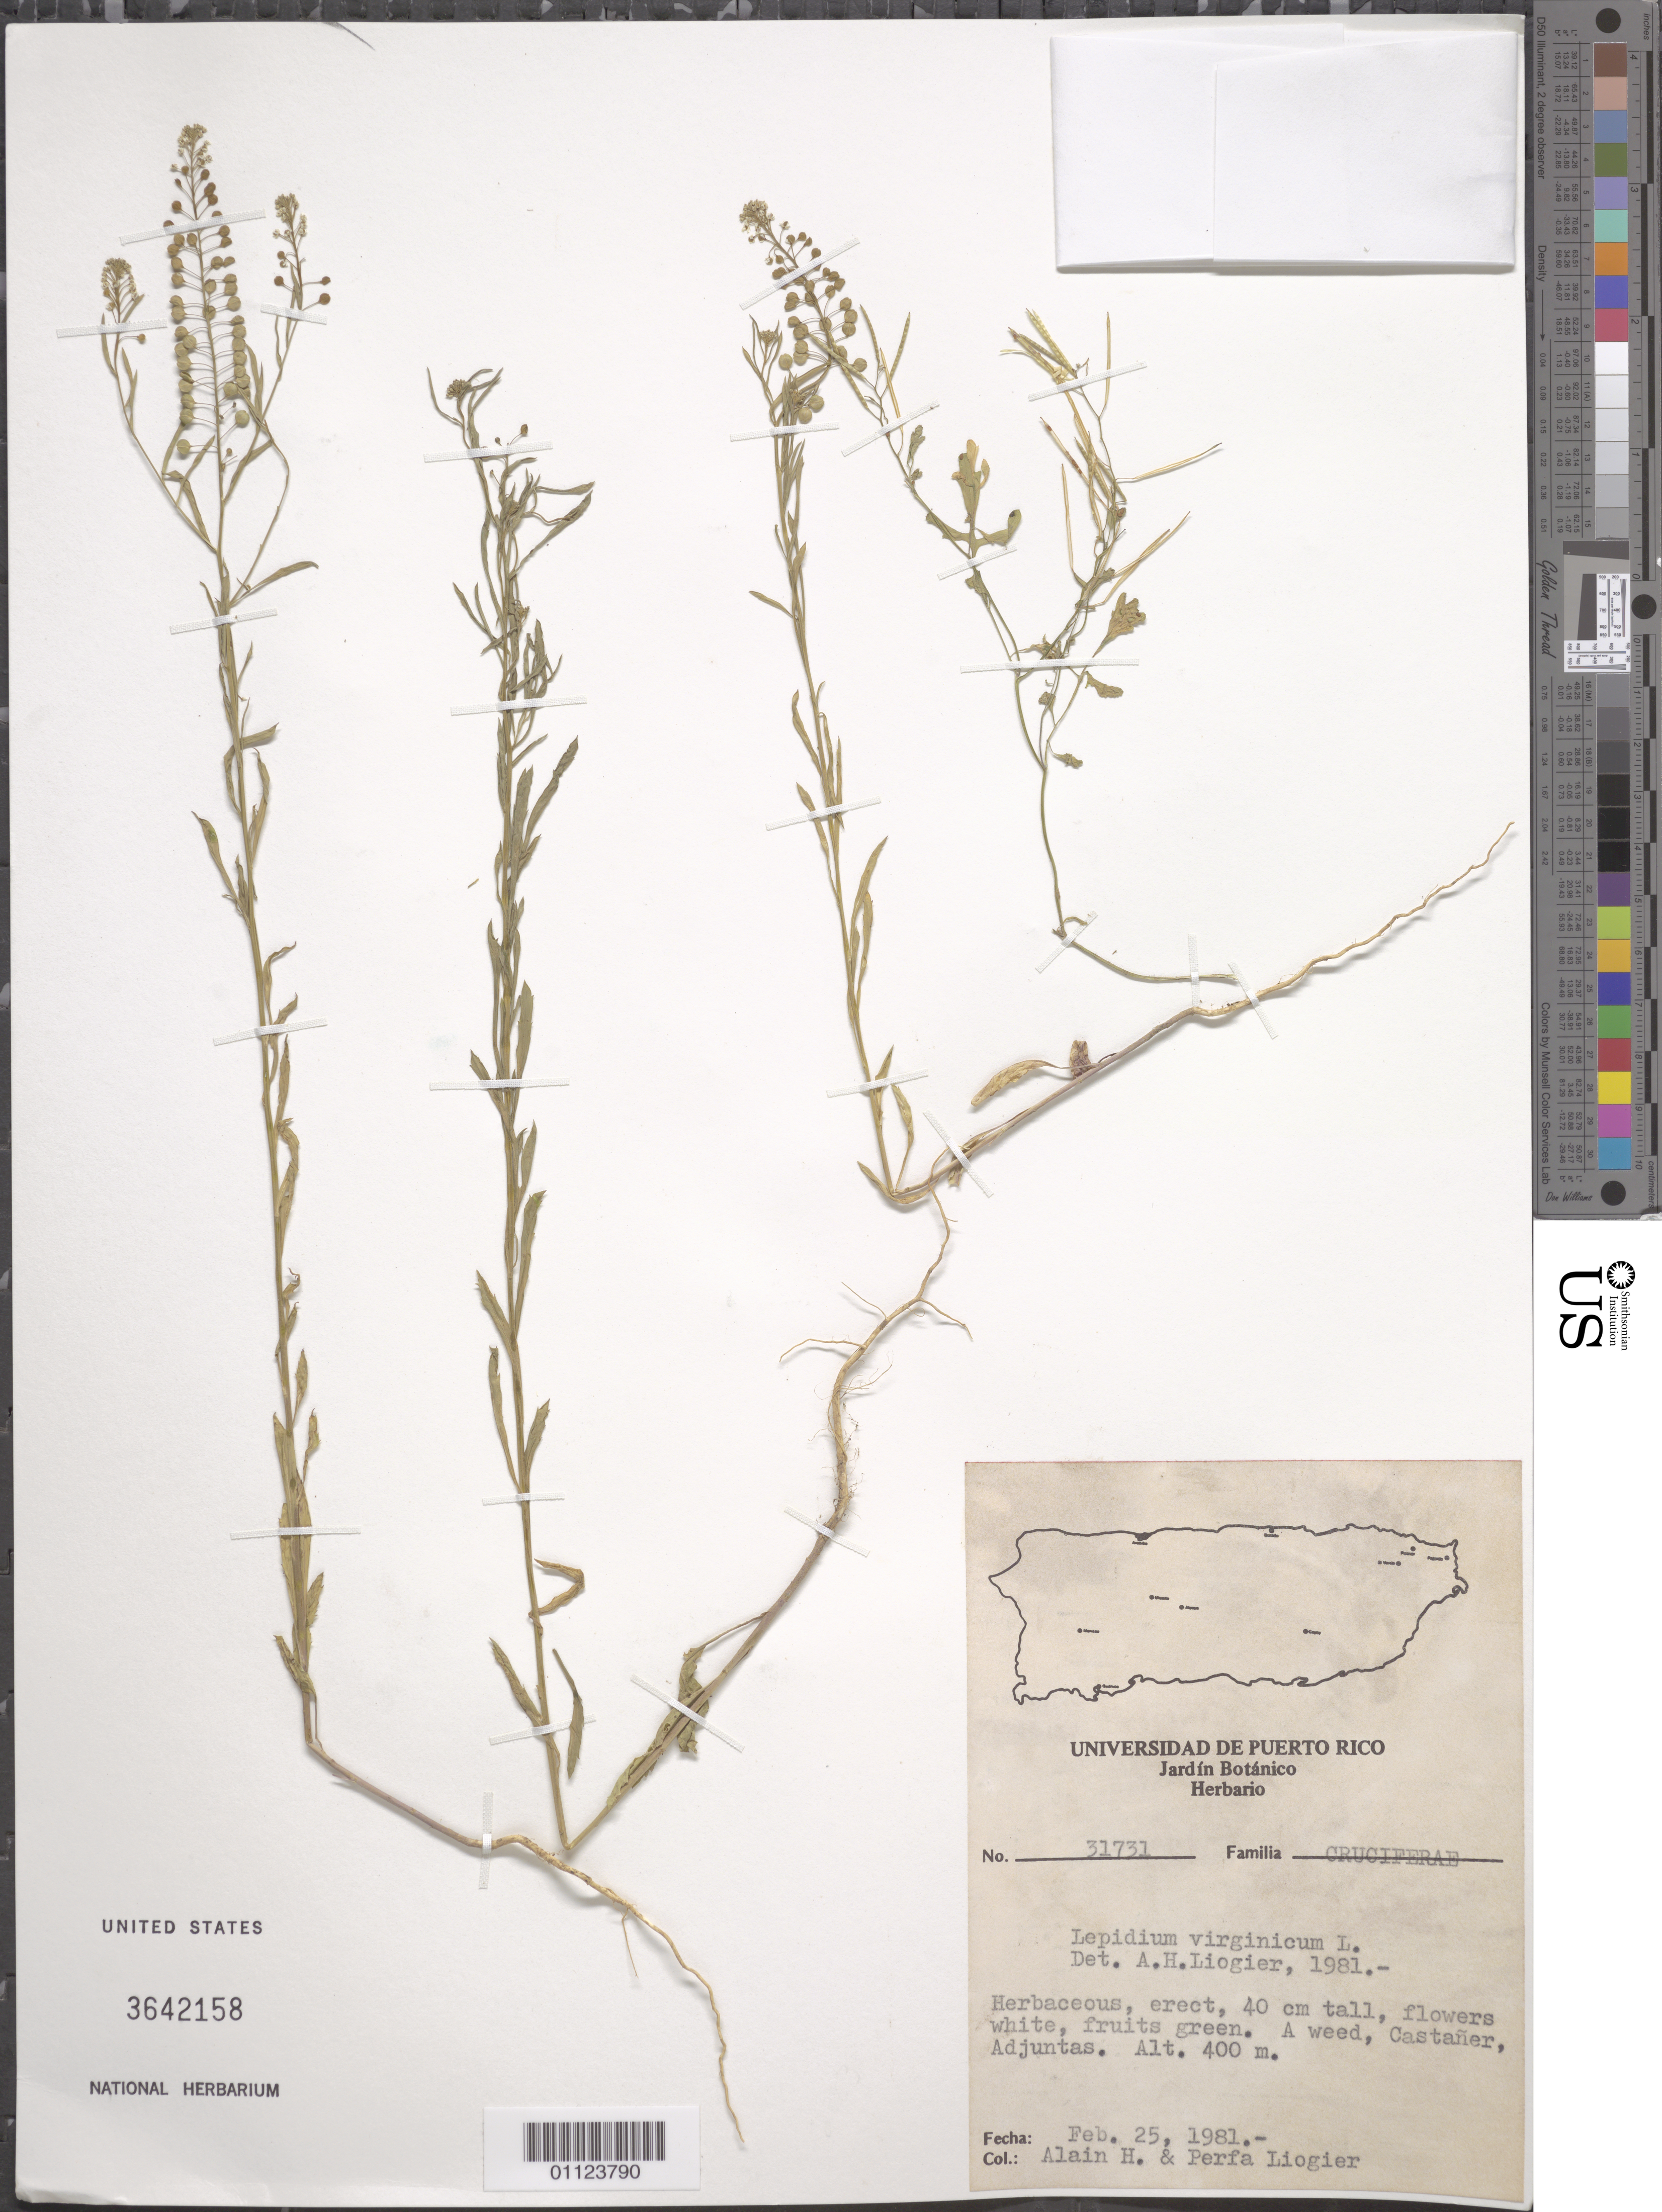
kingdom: Plantae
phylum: Tracheophyta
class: Magnoliopsida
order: Brassicales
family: Brassicaceae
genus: Lepidium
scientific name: Lepidium virginicum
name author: L.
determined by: Liogier, Alain H.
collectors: A. H. Liogier & M. P. Liogier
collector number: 31731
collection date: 1981-02-25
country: Puerto Rico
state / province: Adjuntas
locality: Castañer, Adjuntas.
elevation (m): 400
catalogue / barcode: US 3642158